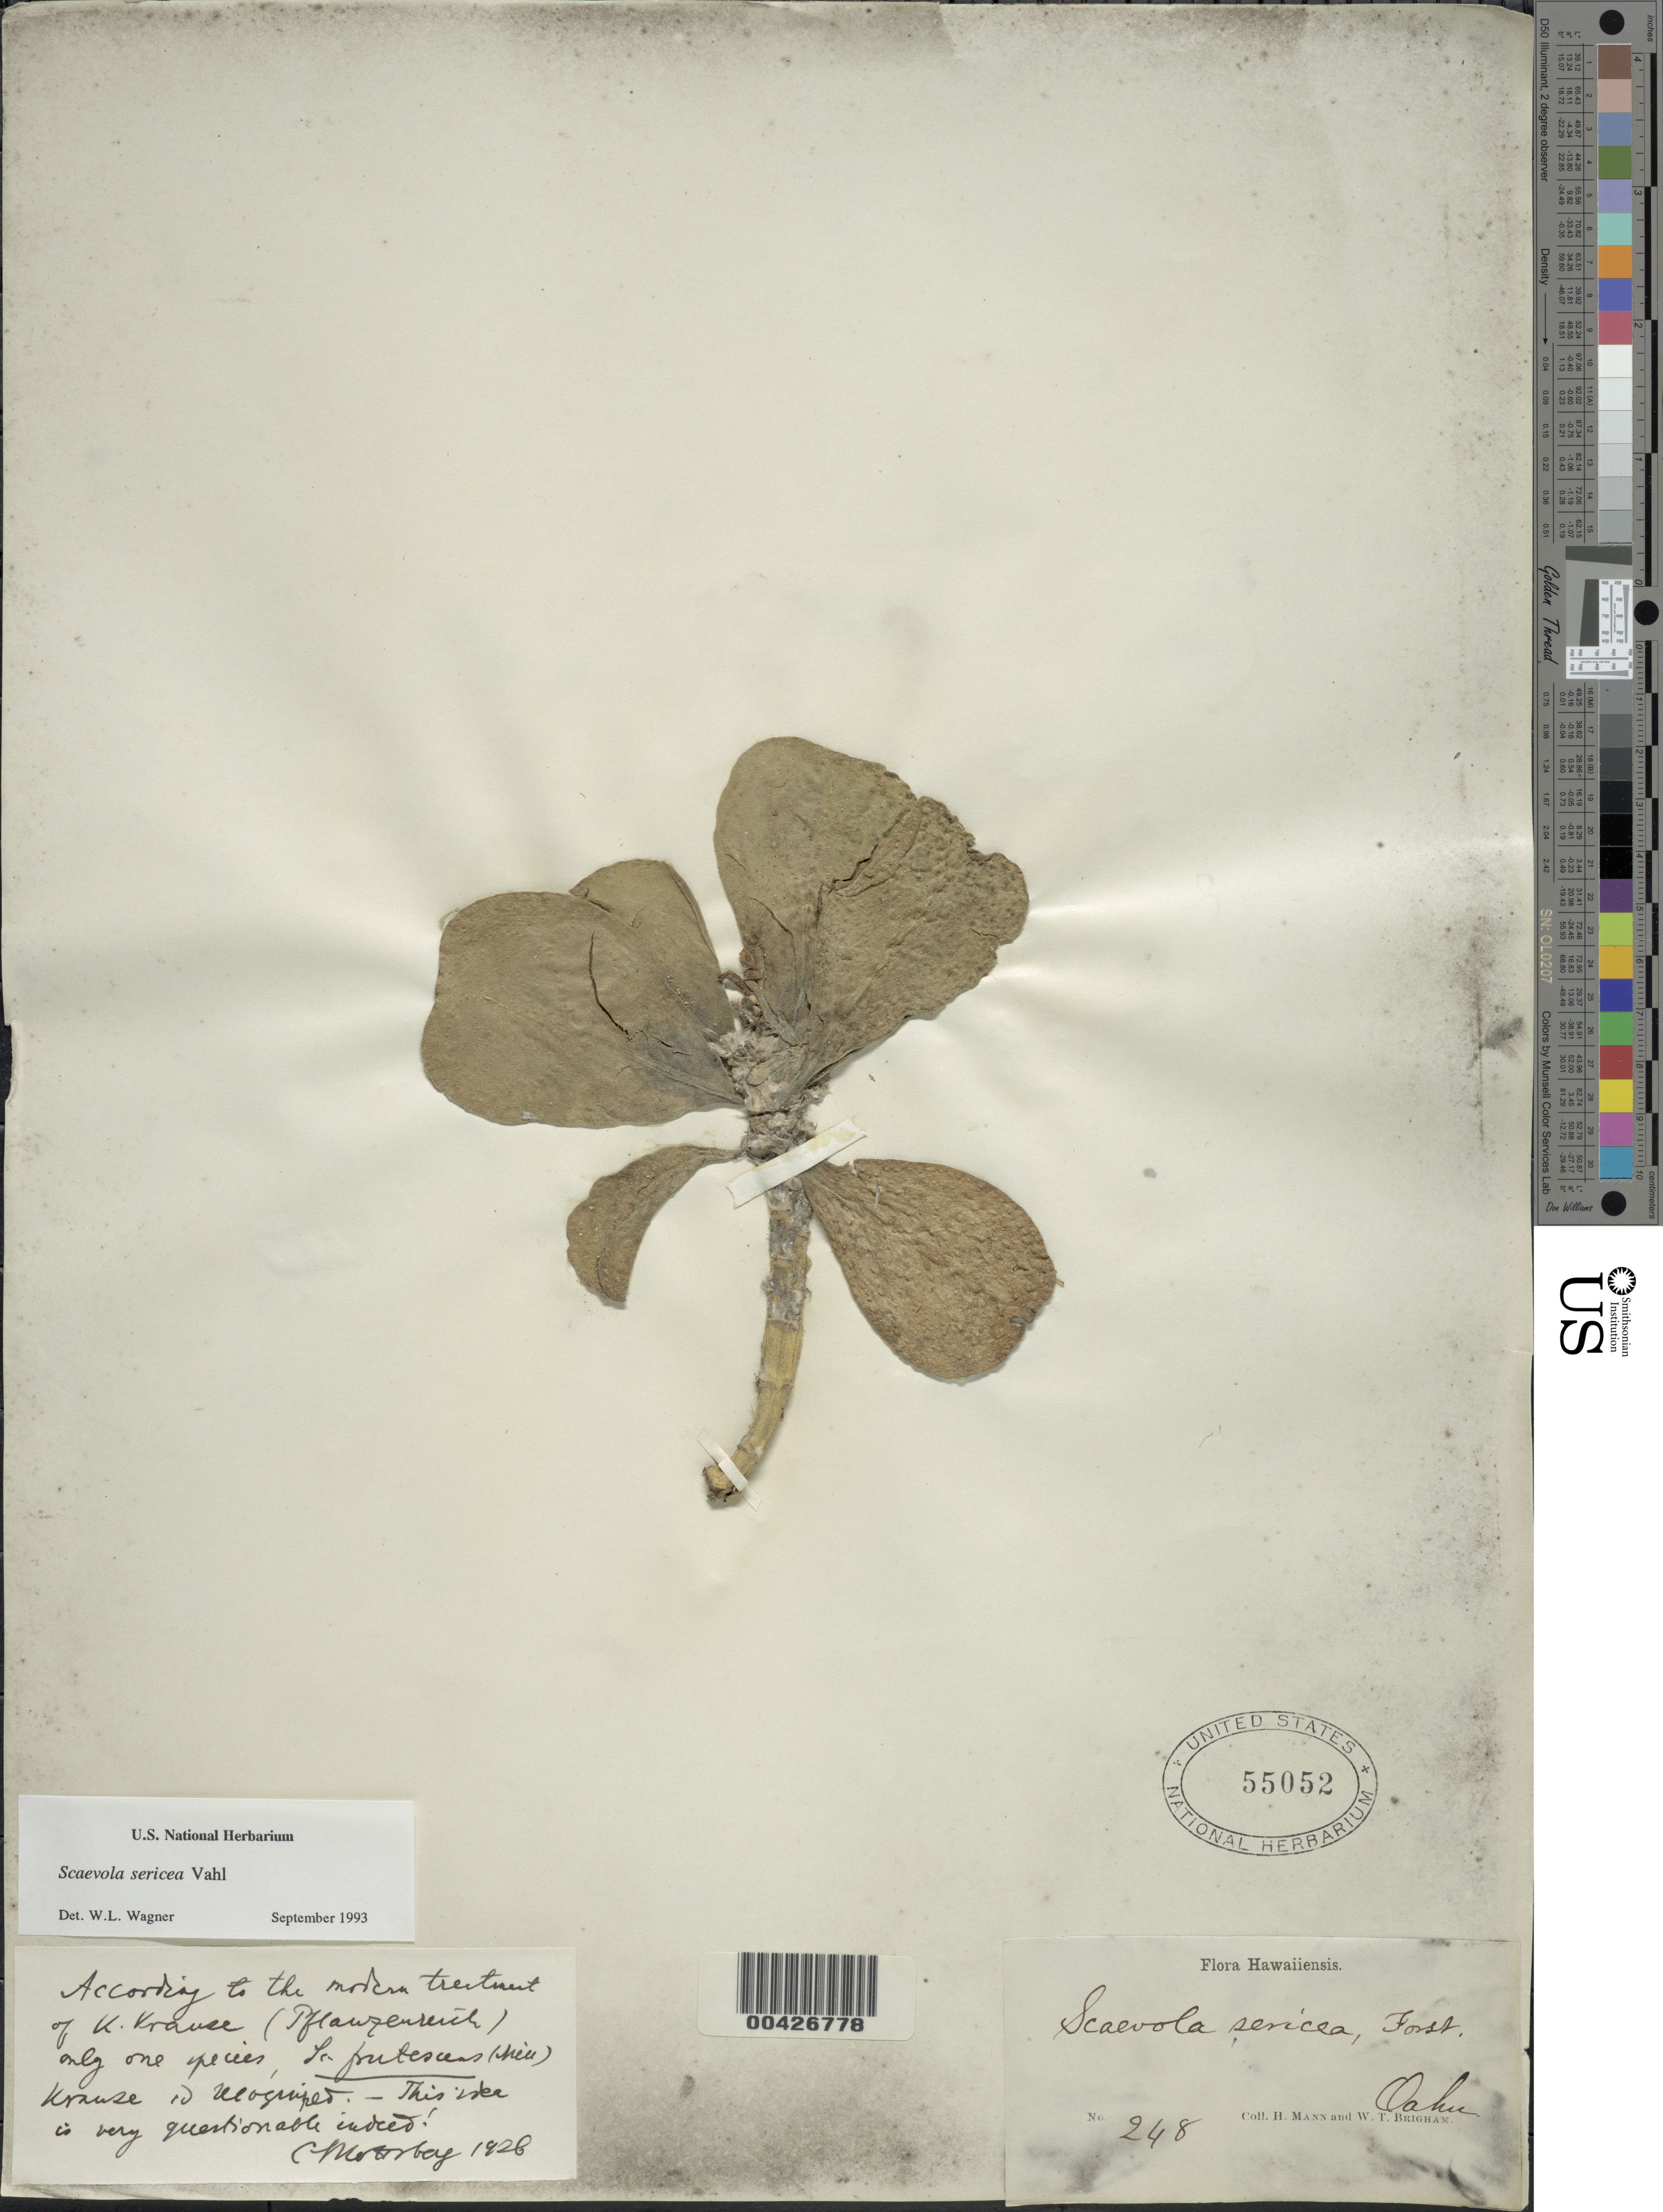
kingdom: Plantae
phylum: Tracheophyta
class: Magnoliopsida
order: Asterales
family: Goodeniaceae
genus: Scaevola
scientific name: Scaevola taccada var. taccada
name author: (Gaertn.) Roxb.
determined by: Wagner, W. L., (BOT), Smithsonian Institution - National Museum of Natural History (UNITED STATES)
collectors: H. Mann & W. T. Brigham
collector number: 248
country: United States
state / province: Hawaii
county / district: Honolulu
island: Oahu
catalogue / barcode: US 55052